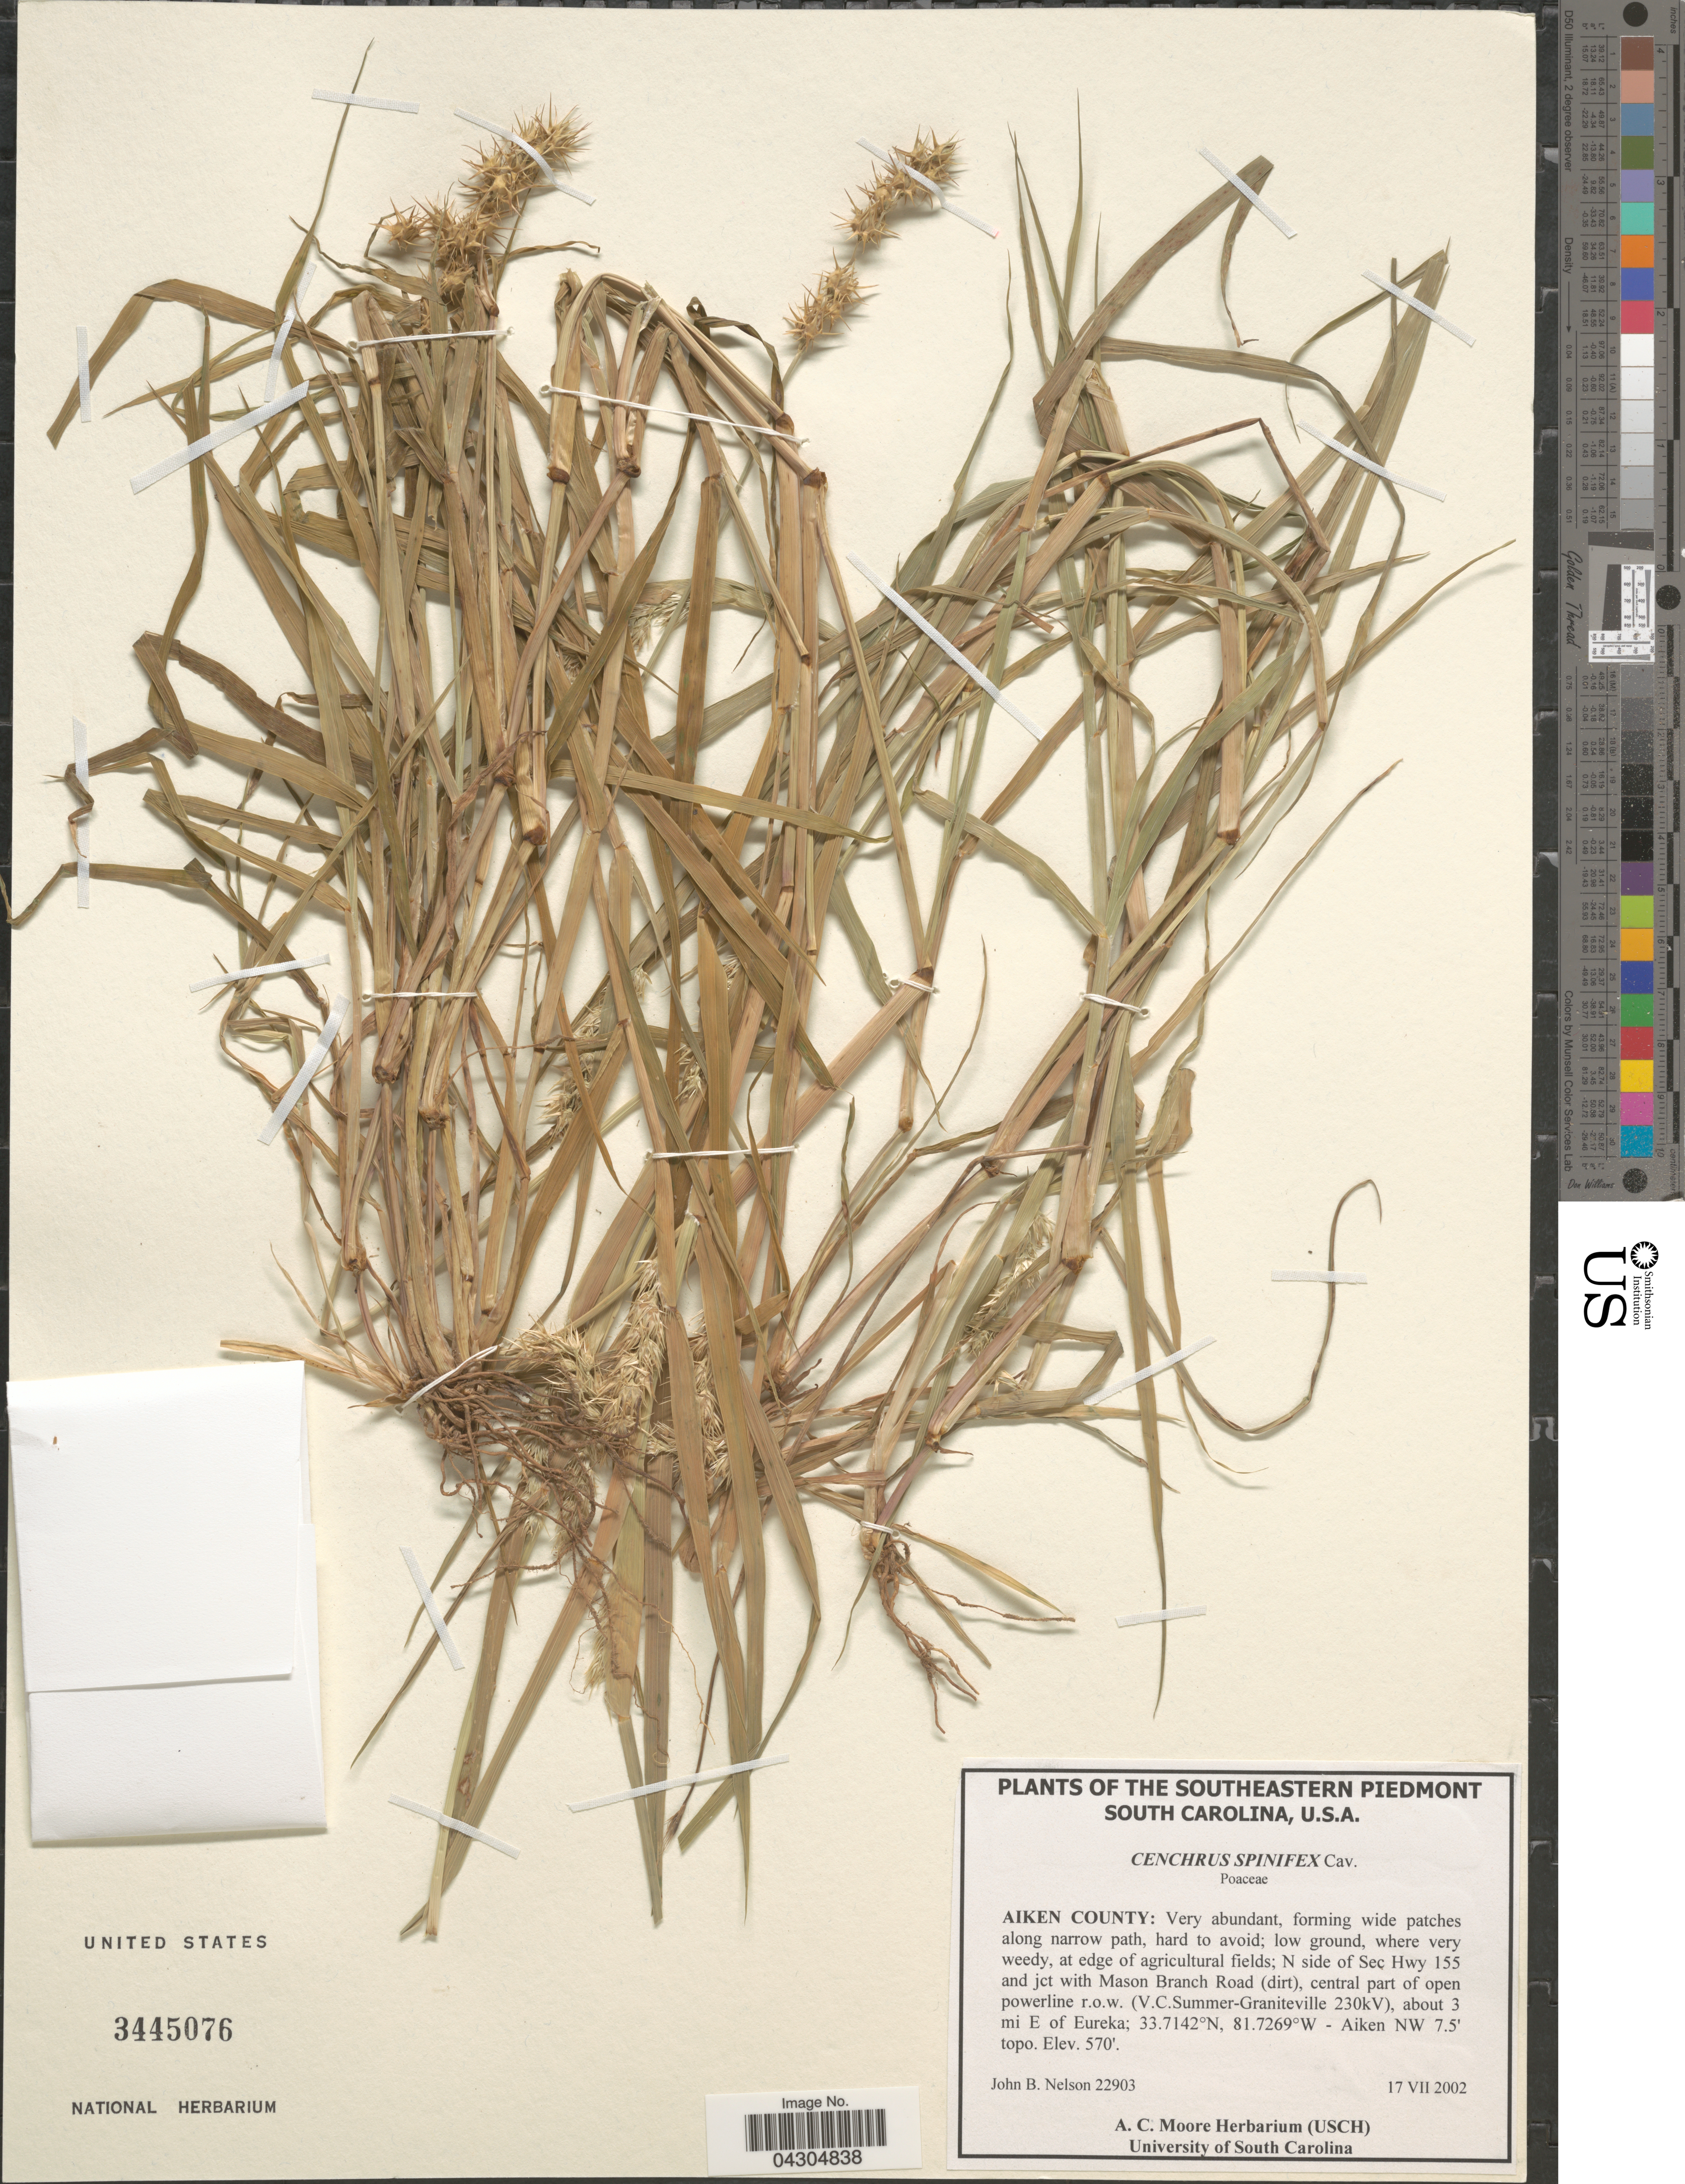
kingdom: Plantae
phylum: Tracheophyta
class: Liliopsida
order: Poales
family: Poaceae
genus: Cenchrus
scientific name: Cenchrus spinifex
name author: Cav.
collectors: J. B. Nelson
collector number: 22903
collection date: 2002-07-17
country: United States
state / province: South Carolina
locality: The Southeastern Piedmont. Aiken County: N side of Sec Hwy 155 and jct with Mason Branch Road (dirt), central part of open powerline r.o.w. (V.C.Summer-Graniteville 230kV), about 3 mi E of Eureka - Aiken NW 7.5' topo.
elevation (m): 174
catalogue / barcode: US 3445076